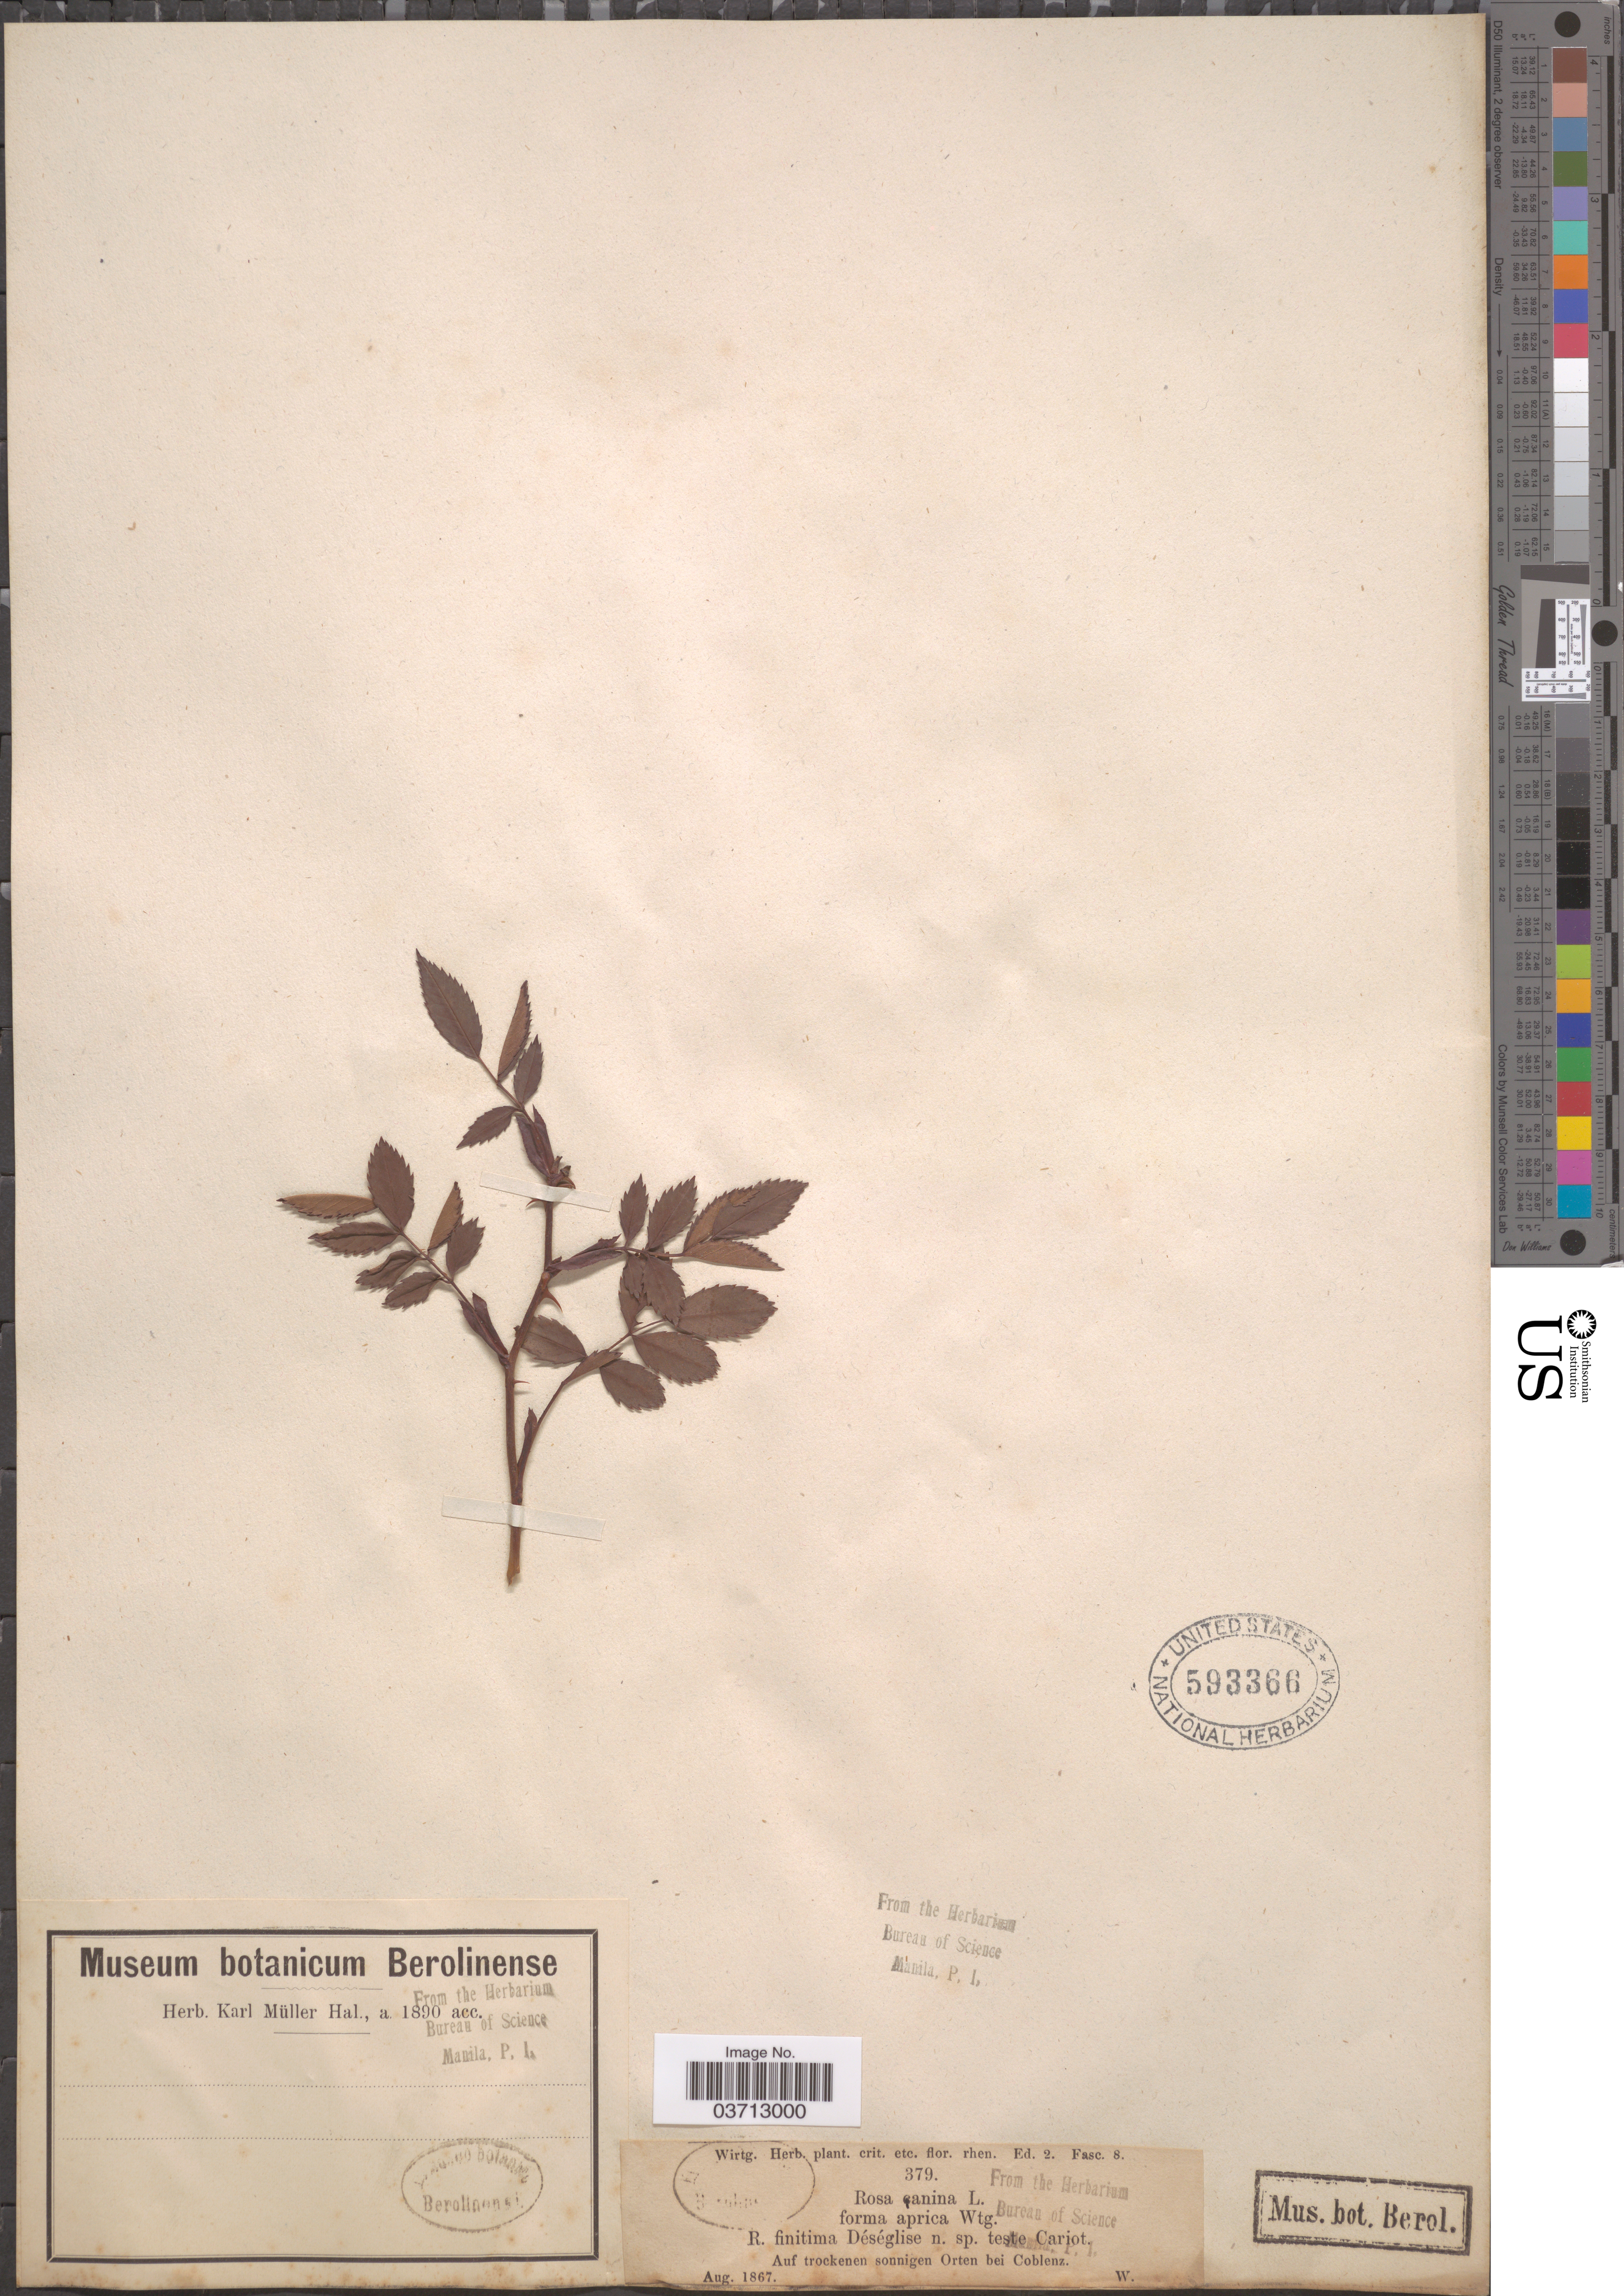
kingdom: Plantae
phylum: Tracheophyta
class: Magnoliopsida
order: Rosales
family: Rosaceae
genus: Rosa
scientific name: Rosa canina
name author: L.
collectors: Wirtg.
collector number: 379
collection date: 1867-08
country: Germany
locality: Auf trockenen sonnigen Orten bei Coblenz.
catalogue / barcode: US 593366